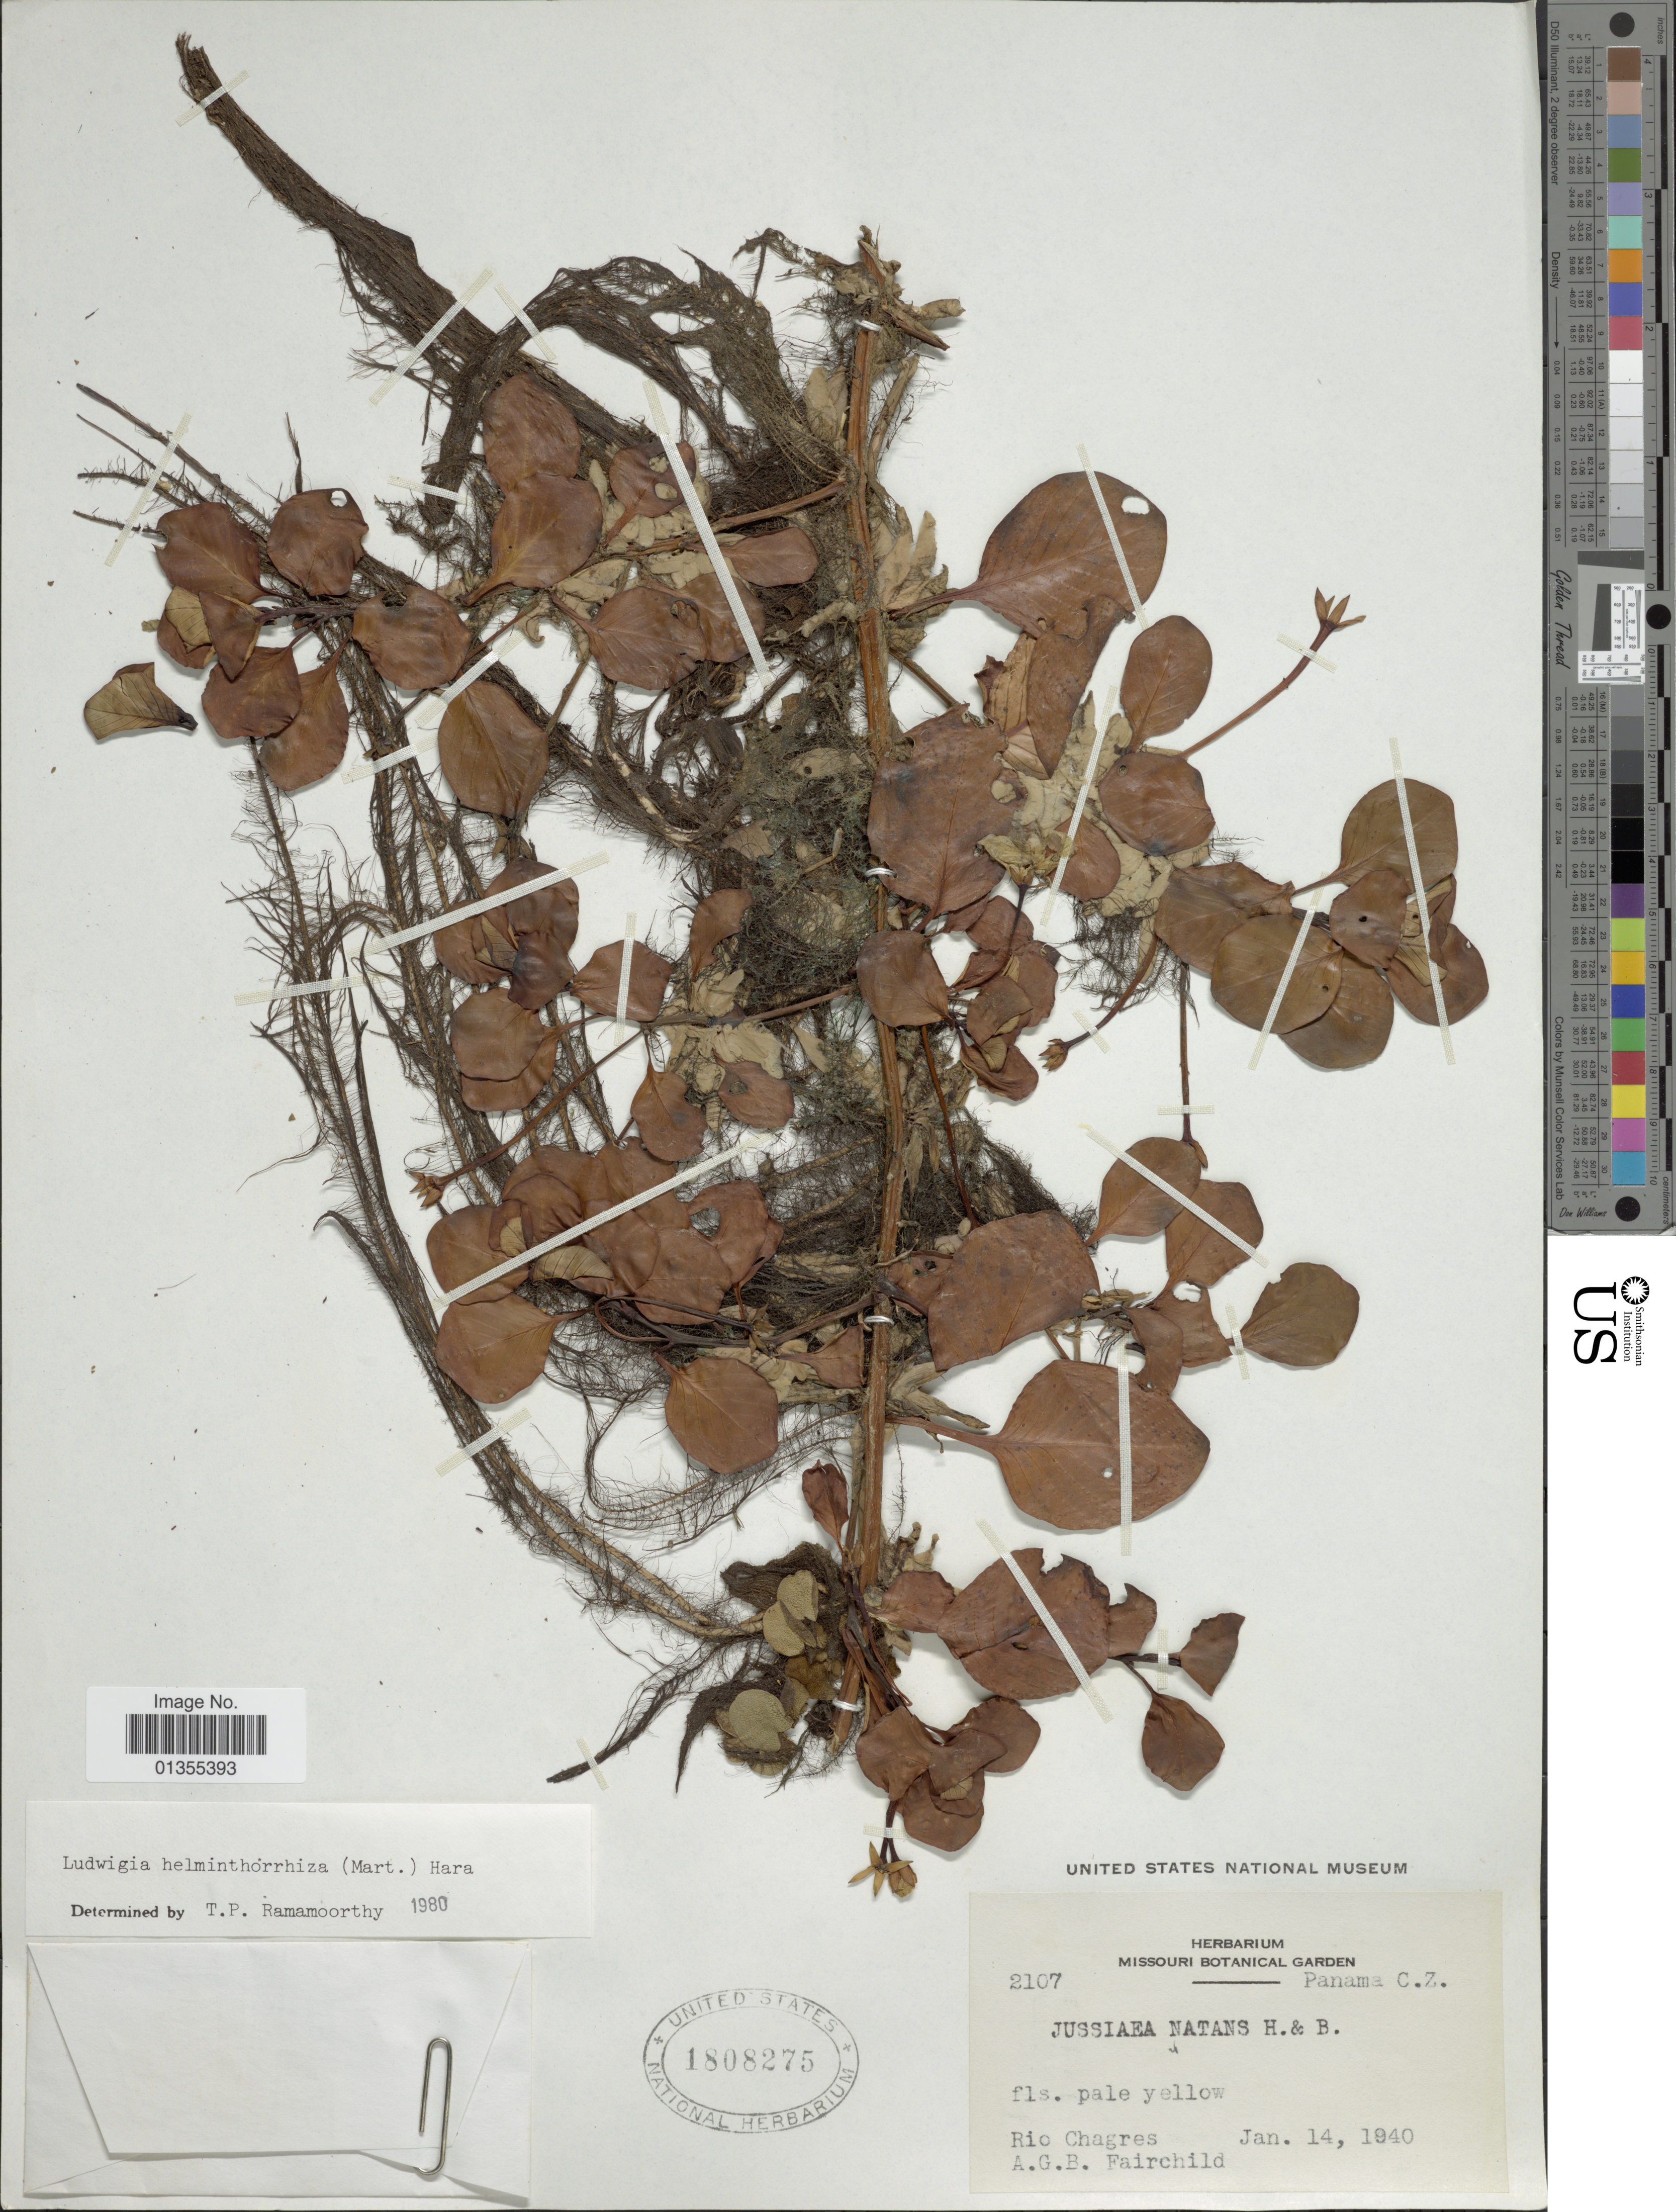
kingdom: Plantae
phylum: Tracheophyta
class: Magnoliopsida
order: Myrtales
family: Onagraceae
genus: Ludwigia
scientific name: Ludwigia helminthorrhiza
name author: (Mart.) H. Hara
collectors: A. Fairchild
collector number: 2107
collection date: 1940-01-14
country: Panama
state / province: Colón / Panamá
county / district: Canal Zone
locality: Rio Chagres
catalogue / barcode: US 1808275